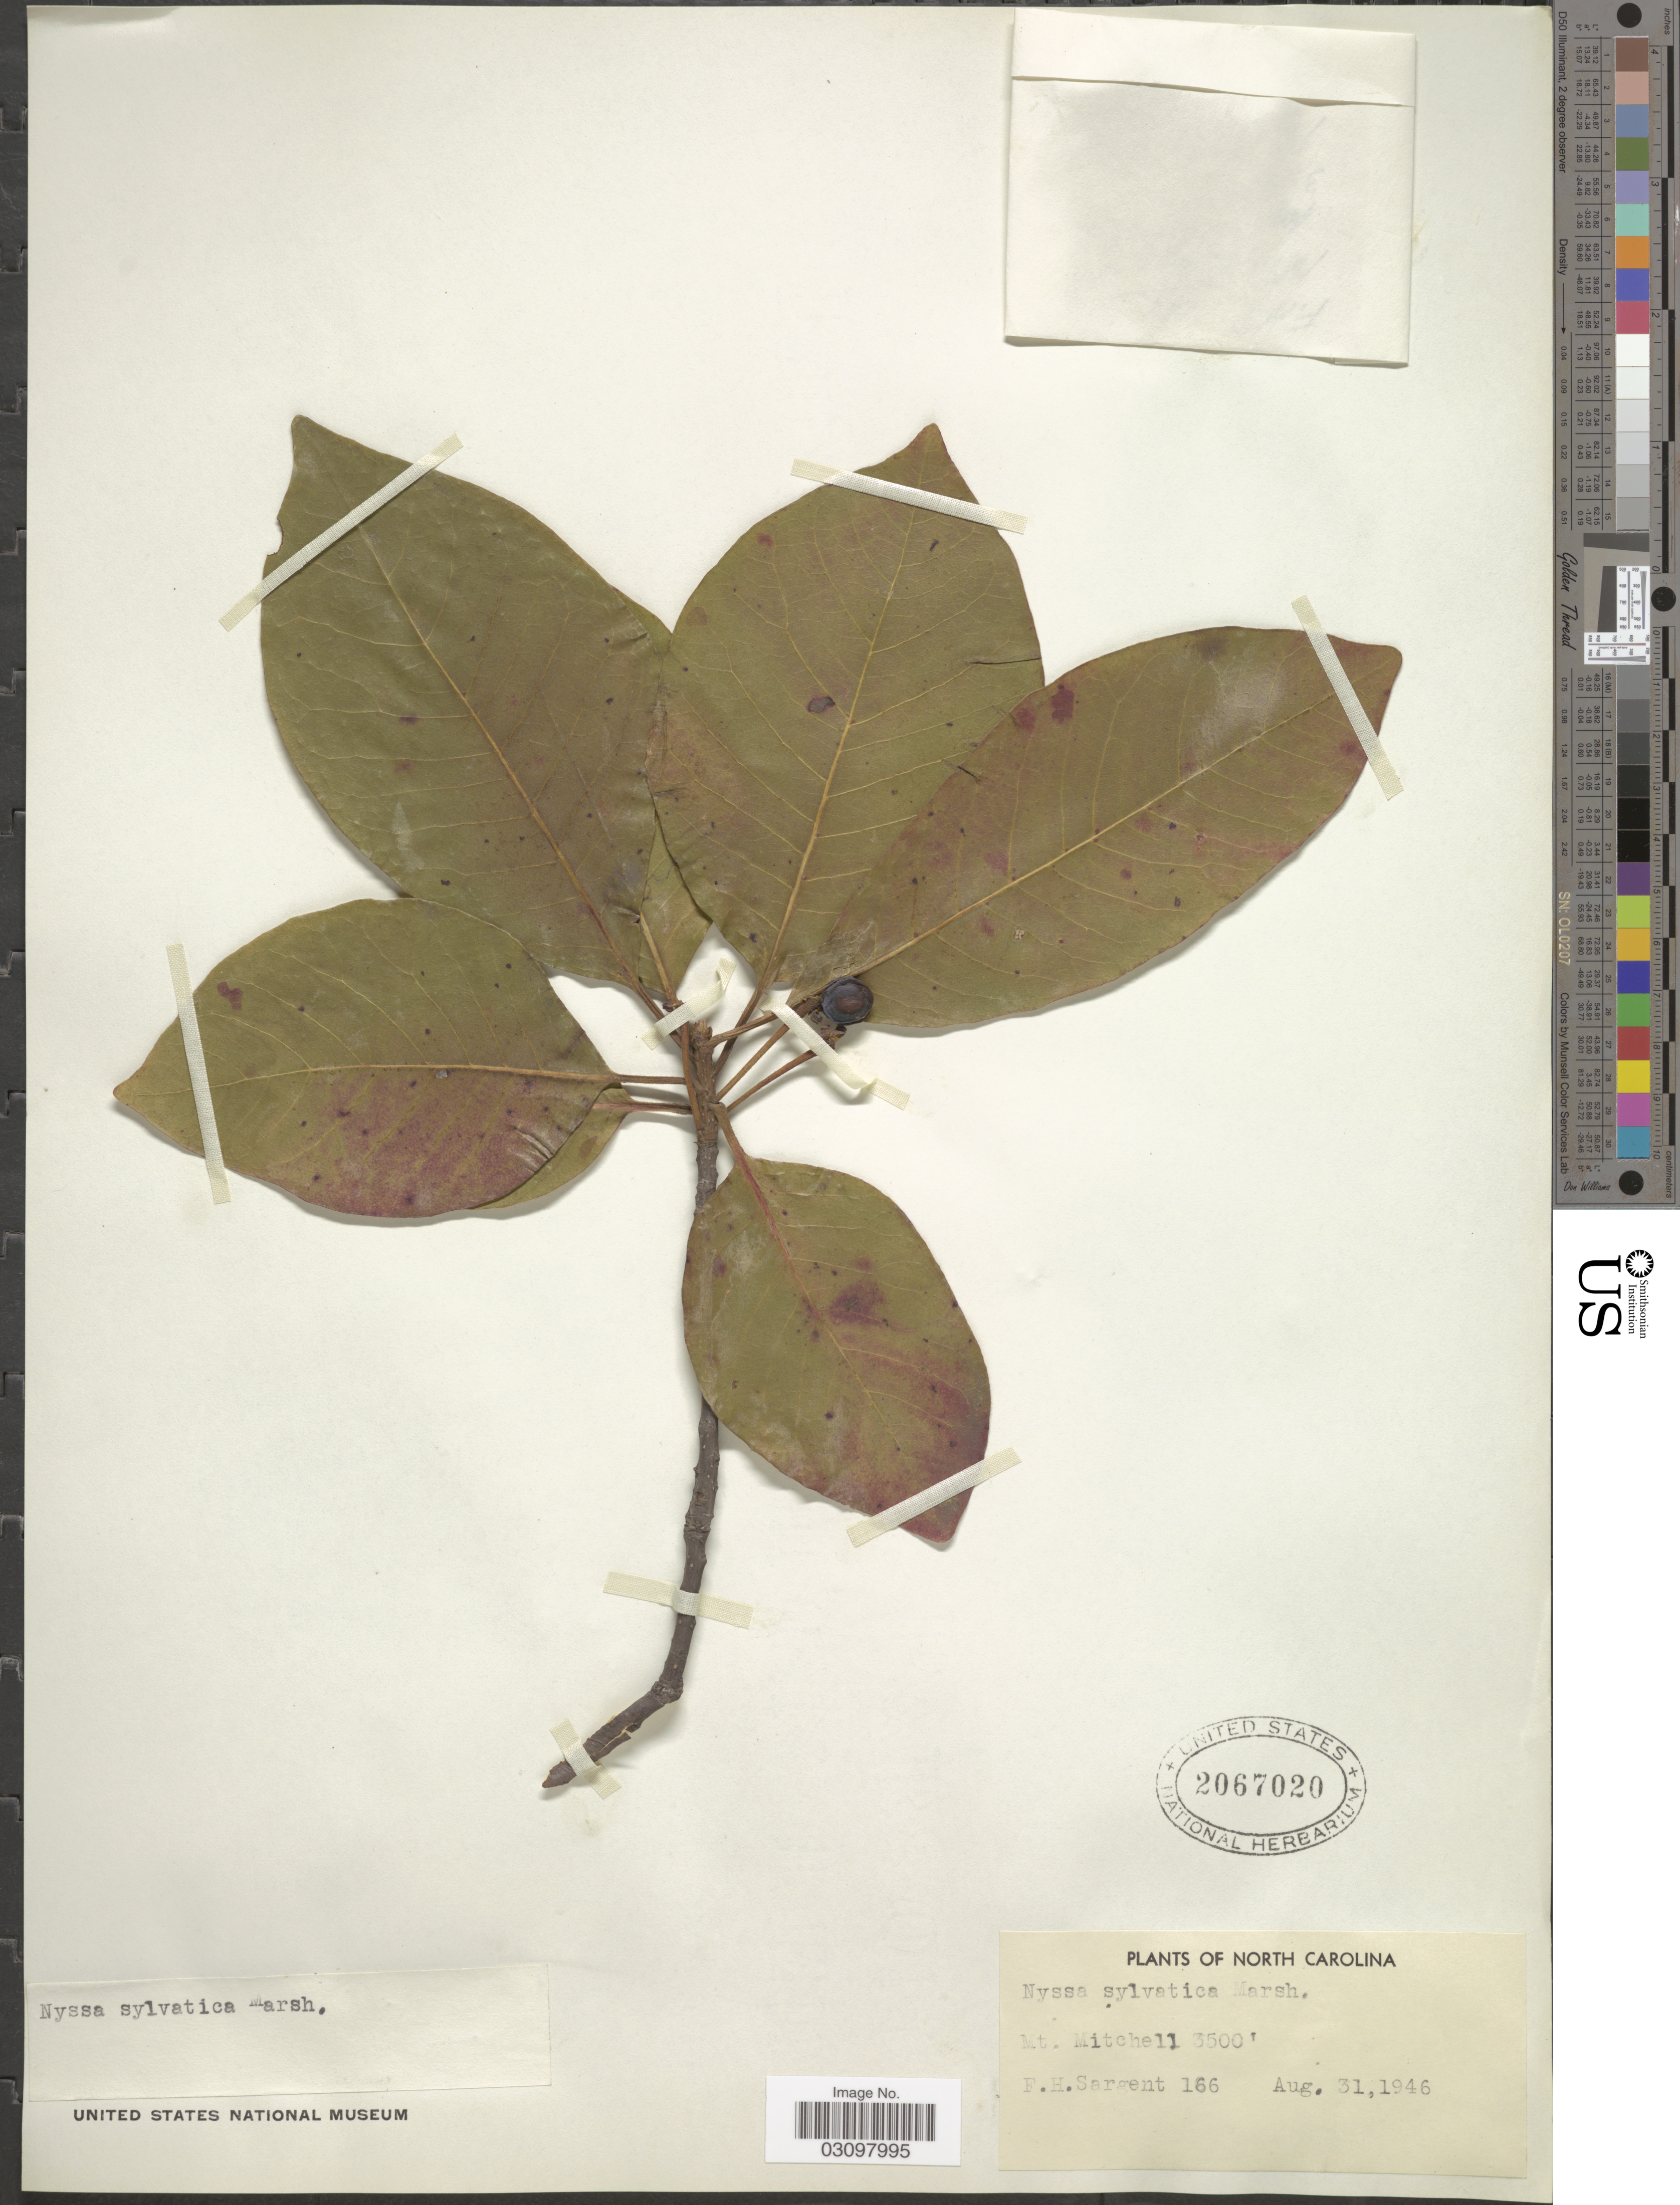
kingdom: Plantae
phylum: Tracheophyta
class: Magnoliopsida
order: Cornales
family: Nyssaceae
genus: Nyssa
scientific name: Nyssa sylvatica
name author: Marshall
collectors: F. H. Sargent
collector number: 166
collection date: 1946-08-31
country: United States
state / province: North Carolina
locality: Mt. Mitchell.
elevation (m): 1067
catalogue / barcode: US 2067020